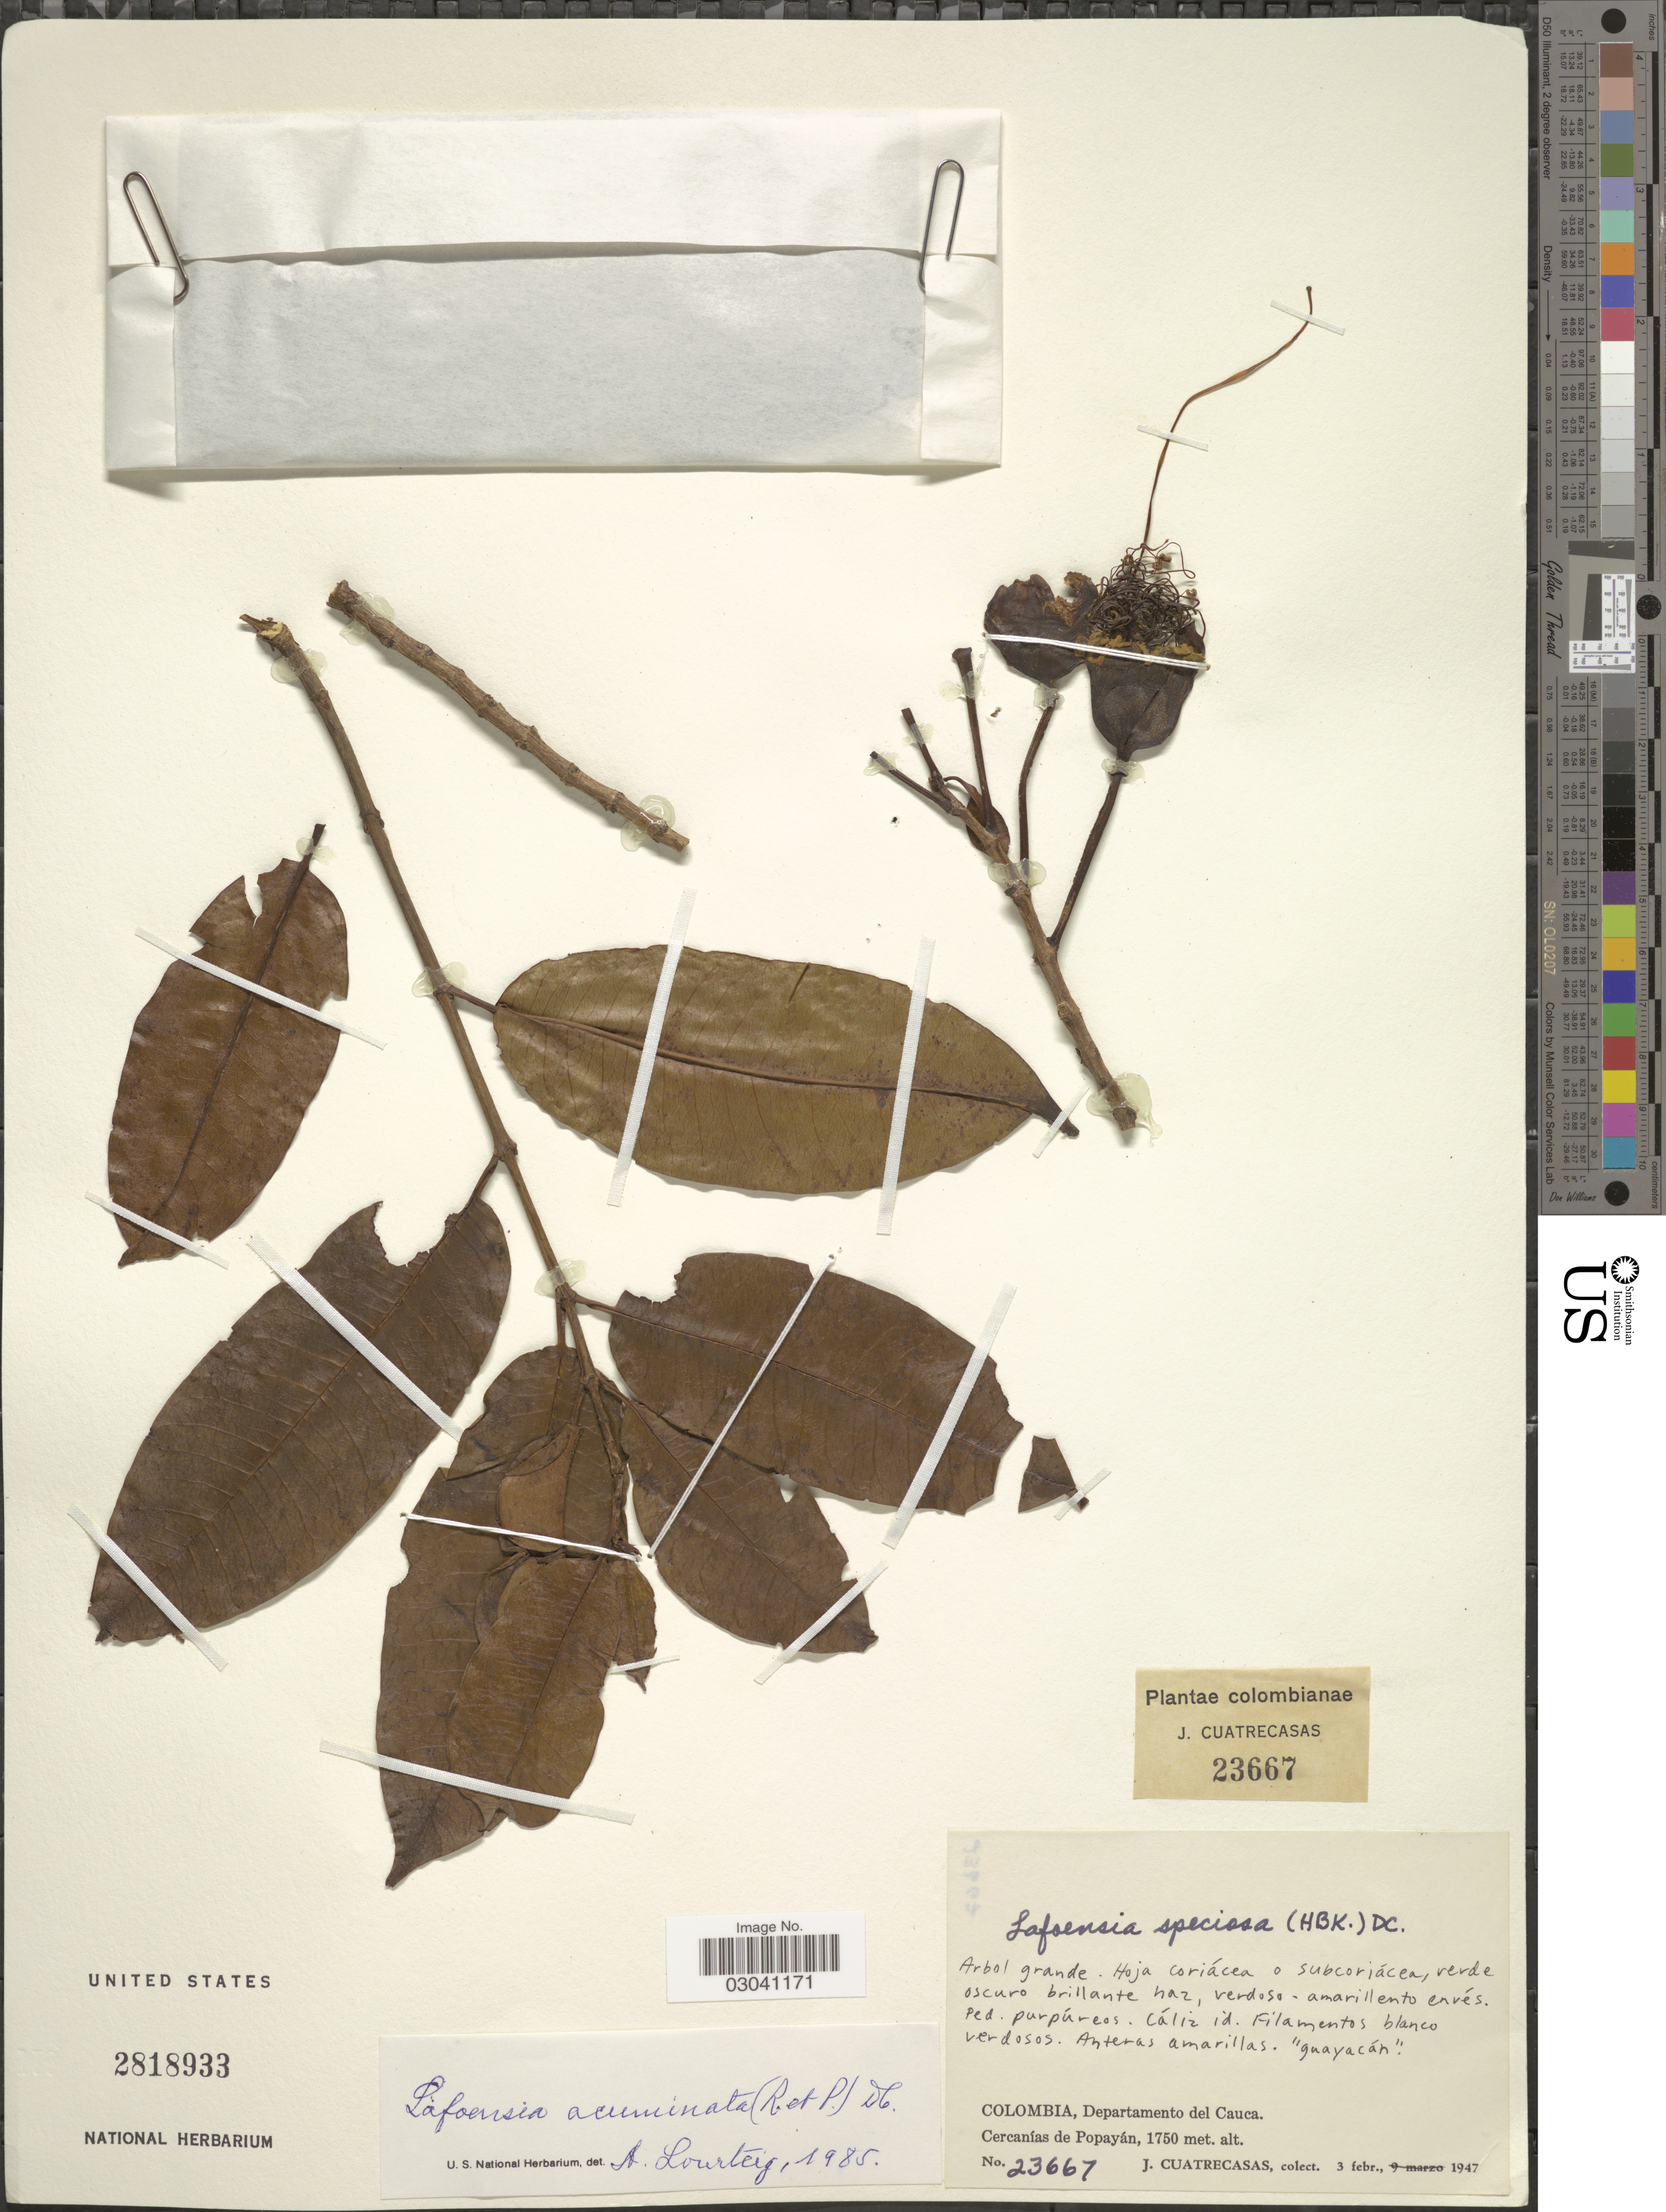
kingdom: Plantae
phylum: Tracheophyta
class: Magnoliopsida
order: Myrtales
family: Lythraceae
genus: Lafoensia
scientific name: Lafoensia acuminata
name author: (Ruiz & Pav.) DC.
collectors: J. Cuatrecasas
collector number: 23667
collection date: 1947-02-03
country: Colombia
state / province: Cauca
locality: Departamento del Cauca. Cercanías de Popayán.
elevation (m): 1750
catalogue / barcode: US 2818933